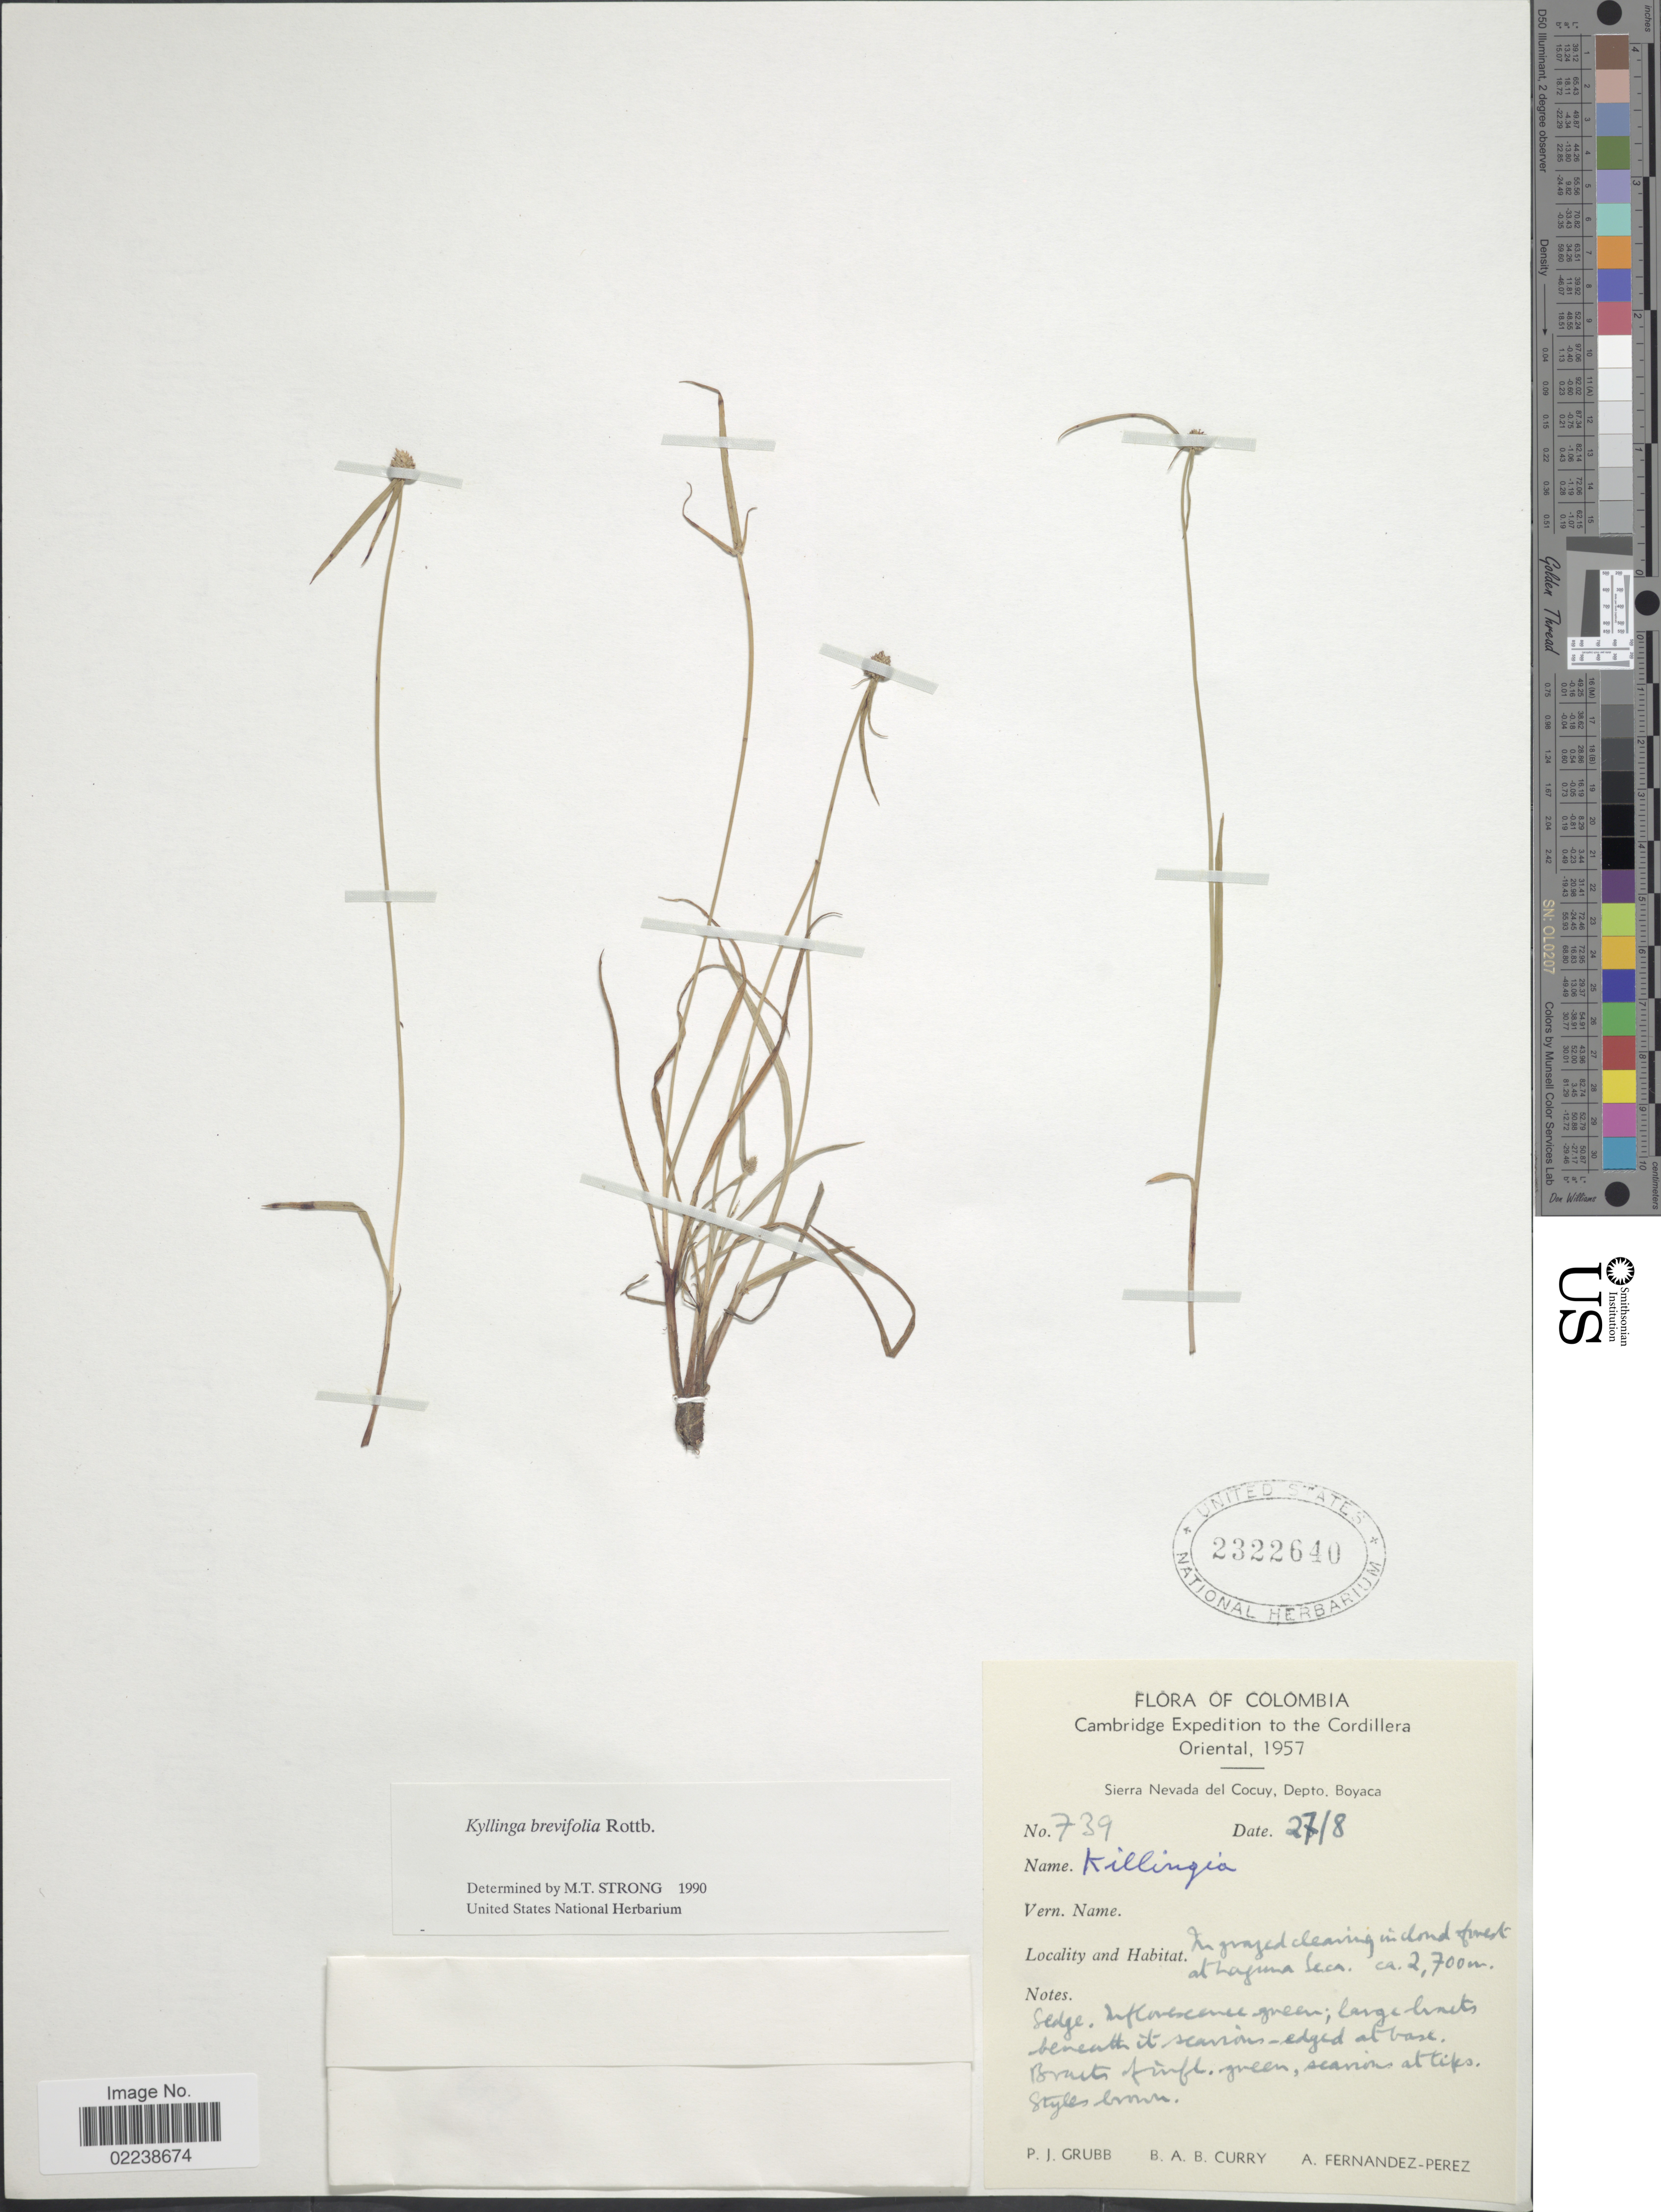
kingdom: Plantae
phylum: Tracheophyta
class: Liliopsida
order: Poales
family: Cyperaceae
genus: Cyperus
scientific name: Cyperus brevifolius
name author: (Rottb.) Hassk.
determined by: Strong, M. T., (US), Smithsonian Institution - National Museum of Natural History (UNITED STATES)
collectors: P. J. Grubb, B. Curry & A. Fernández-Pérez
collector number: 739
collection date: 1957-08-27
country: Colombia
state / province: Boyacá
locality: Cordillera Oriental, Sierra Nevada del Cocuy, in grazed clearing in cloud forest at Laguna Seca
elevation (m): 2700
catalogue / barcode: US 2322640